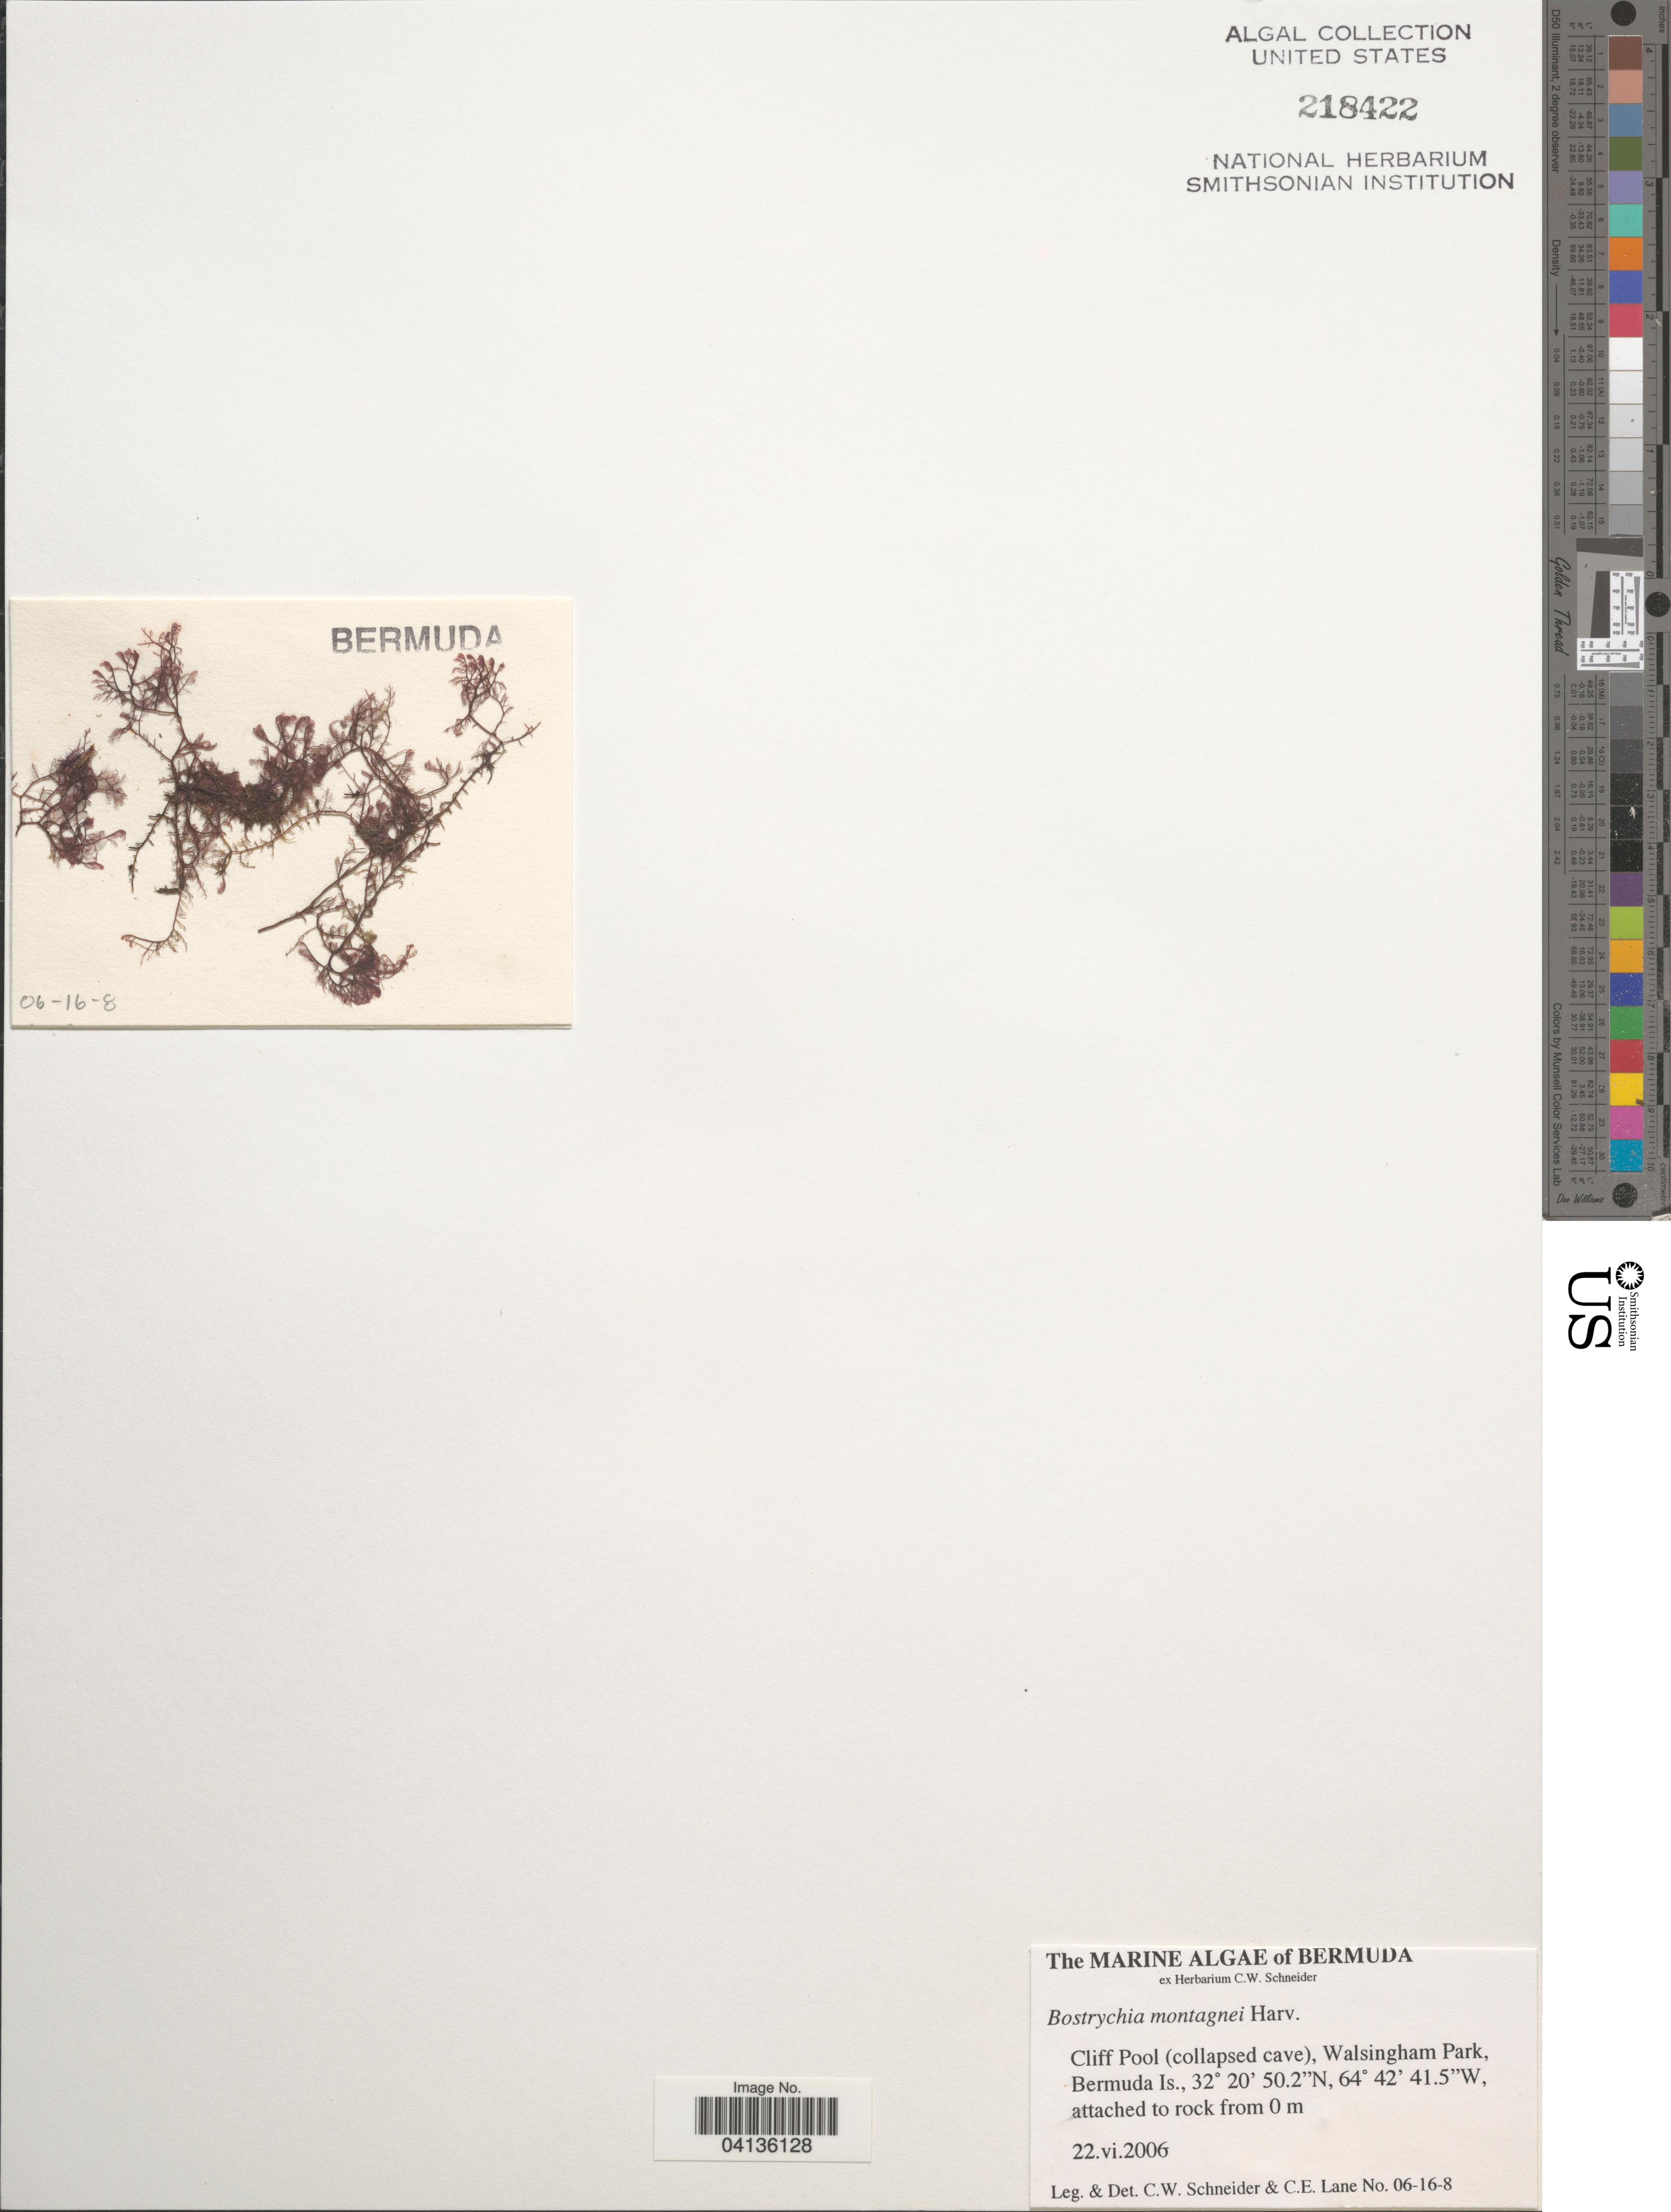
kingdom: Plantae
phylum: Rhodophyta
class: Florideophyceae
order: Ceramiales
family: Rhodomelaceae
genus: Bostrychia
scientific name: Bostrychia montagnei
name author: Harvey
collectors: C. W.Schneider & C. E. Lane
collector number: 06-16-08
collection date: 2006-06-22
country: Bermuda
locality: Cliff Pool (collapsed cave), Walsingham Park, Bermuda Is.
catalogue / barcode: US 218422